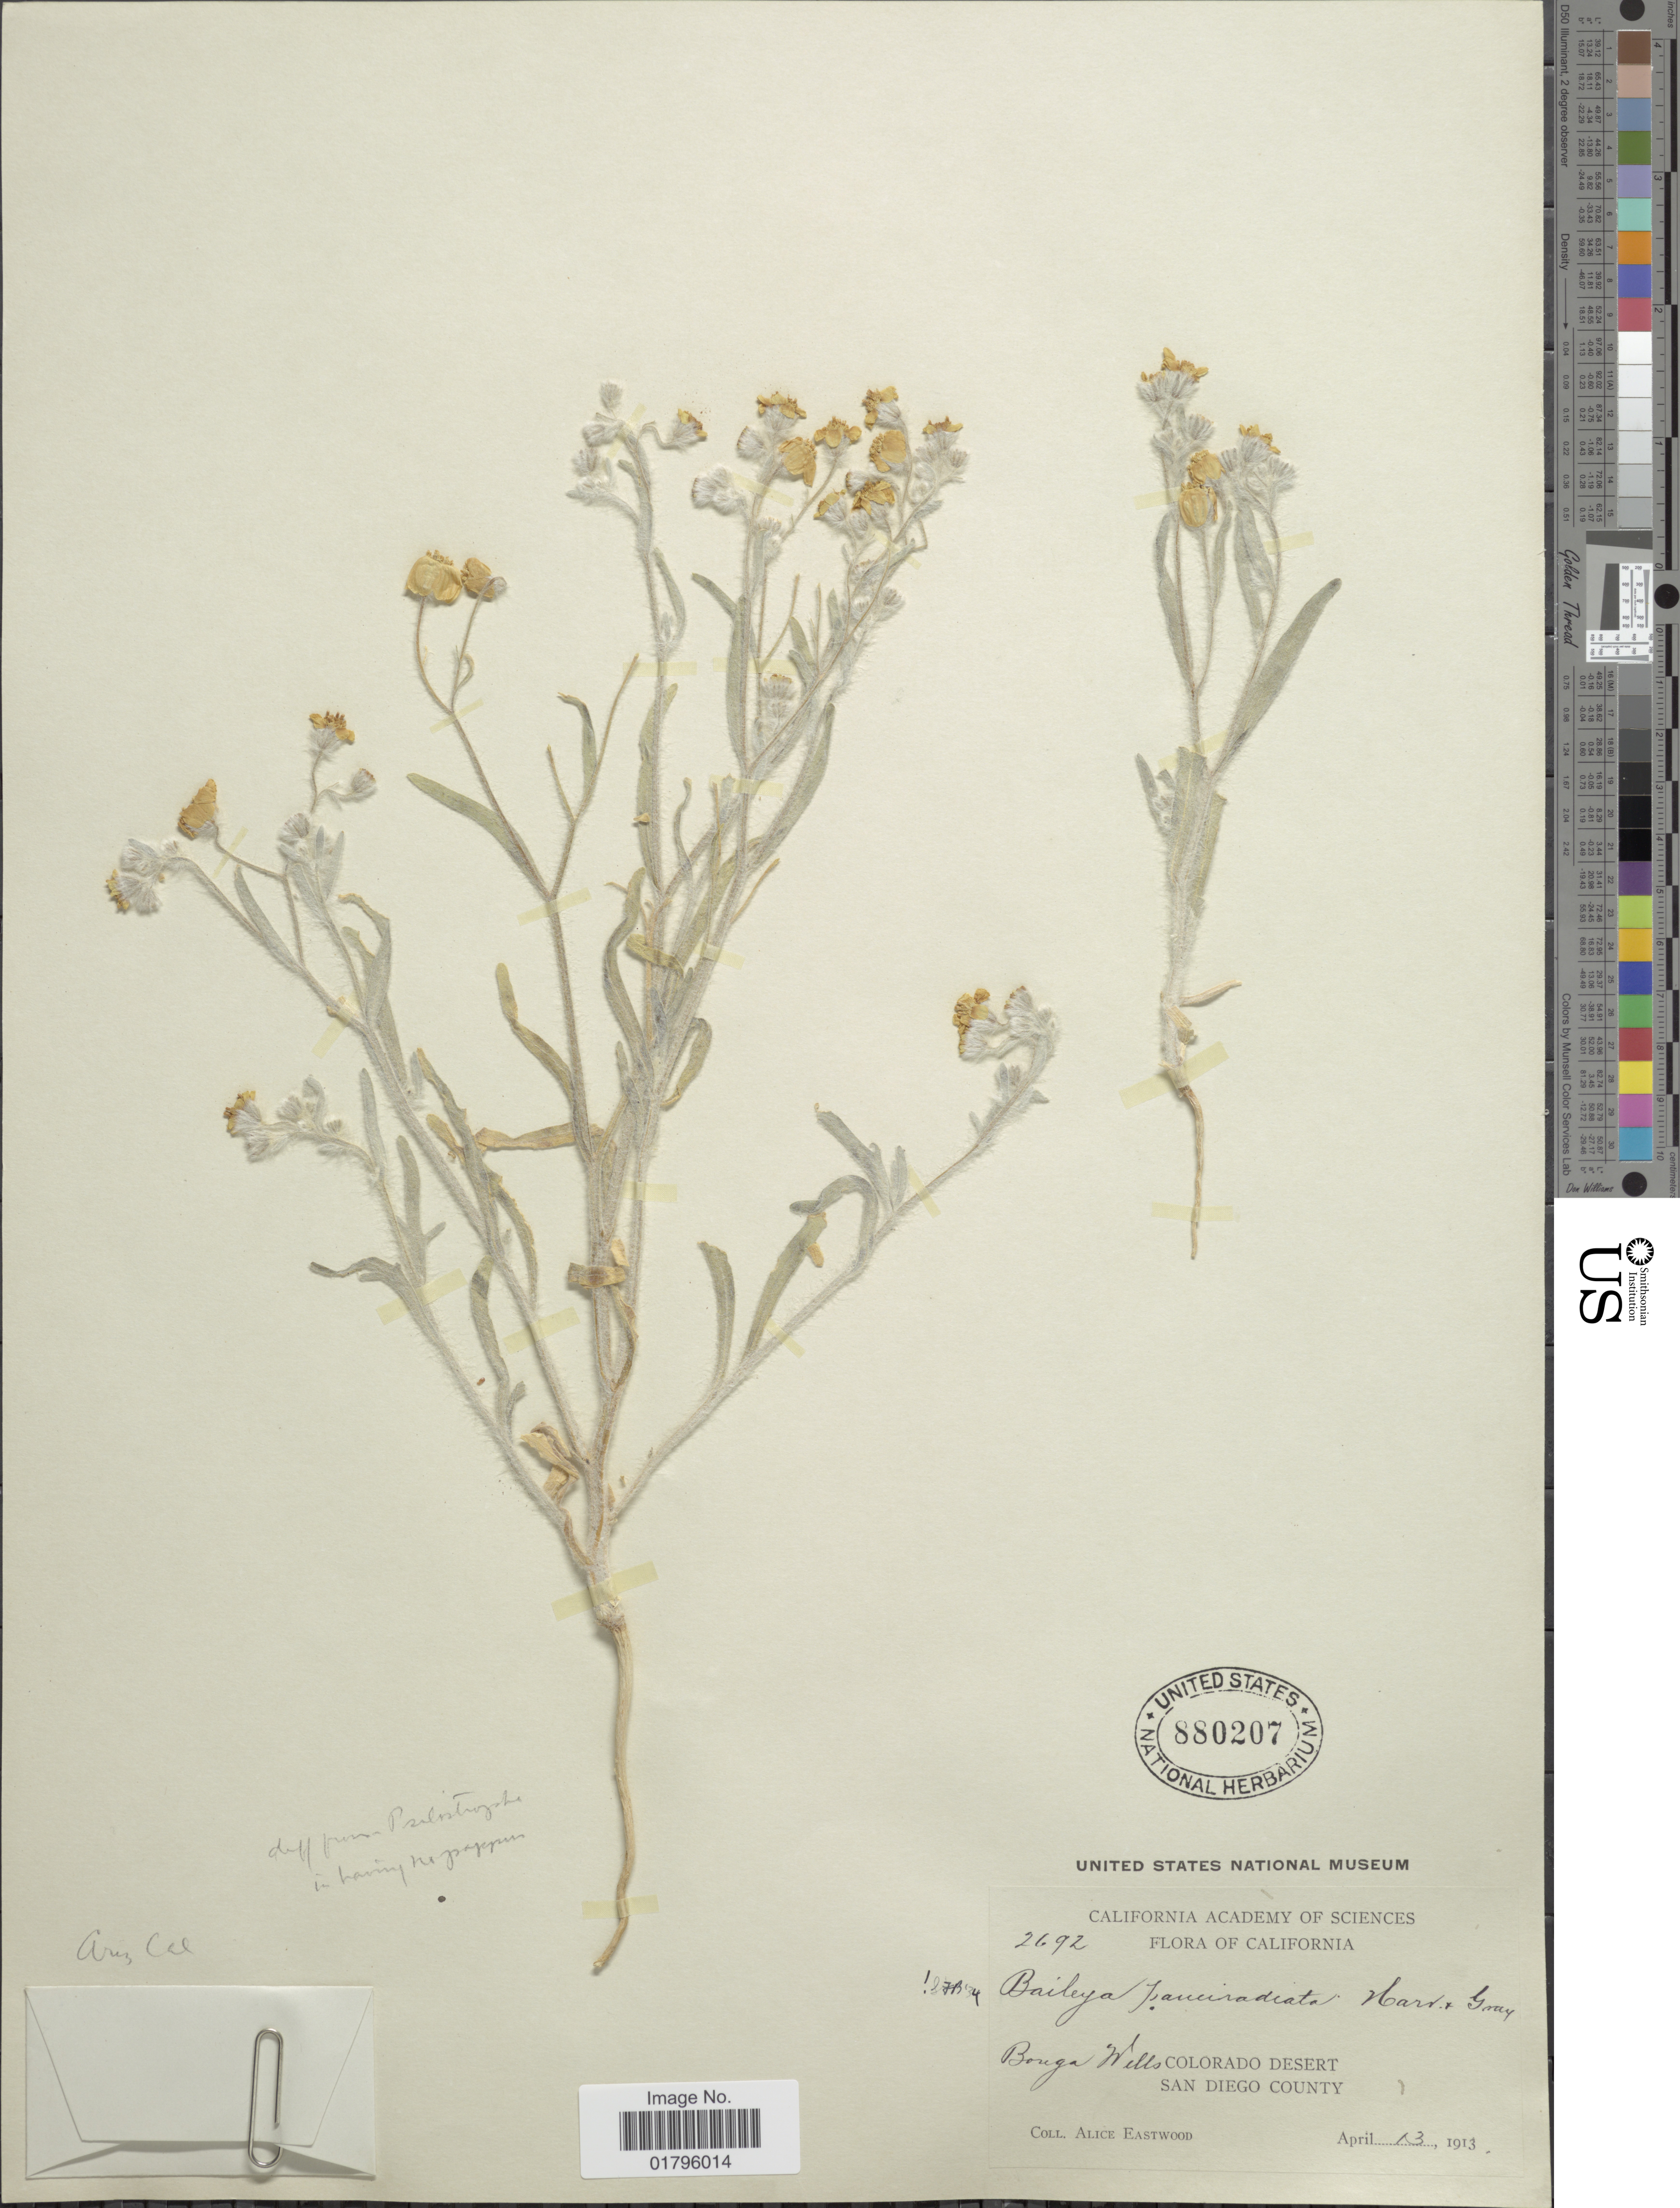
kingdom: Plantae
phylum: Tracheophyta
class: Magnoliopsida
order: Asterales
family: Asteraceae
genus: Baileya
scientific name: Baileya pauciradiata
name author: Harv. & A. Gray ex A. Gray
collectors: A. Eastwood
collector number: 2692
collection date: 1913-04-13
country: United States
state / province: California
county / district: San Diego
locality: California. Bouga Wells Colorado Desert, San Diego County.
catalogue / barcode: US 880207